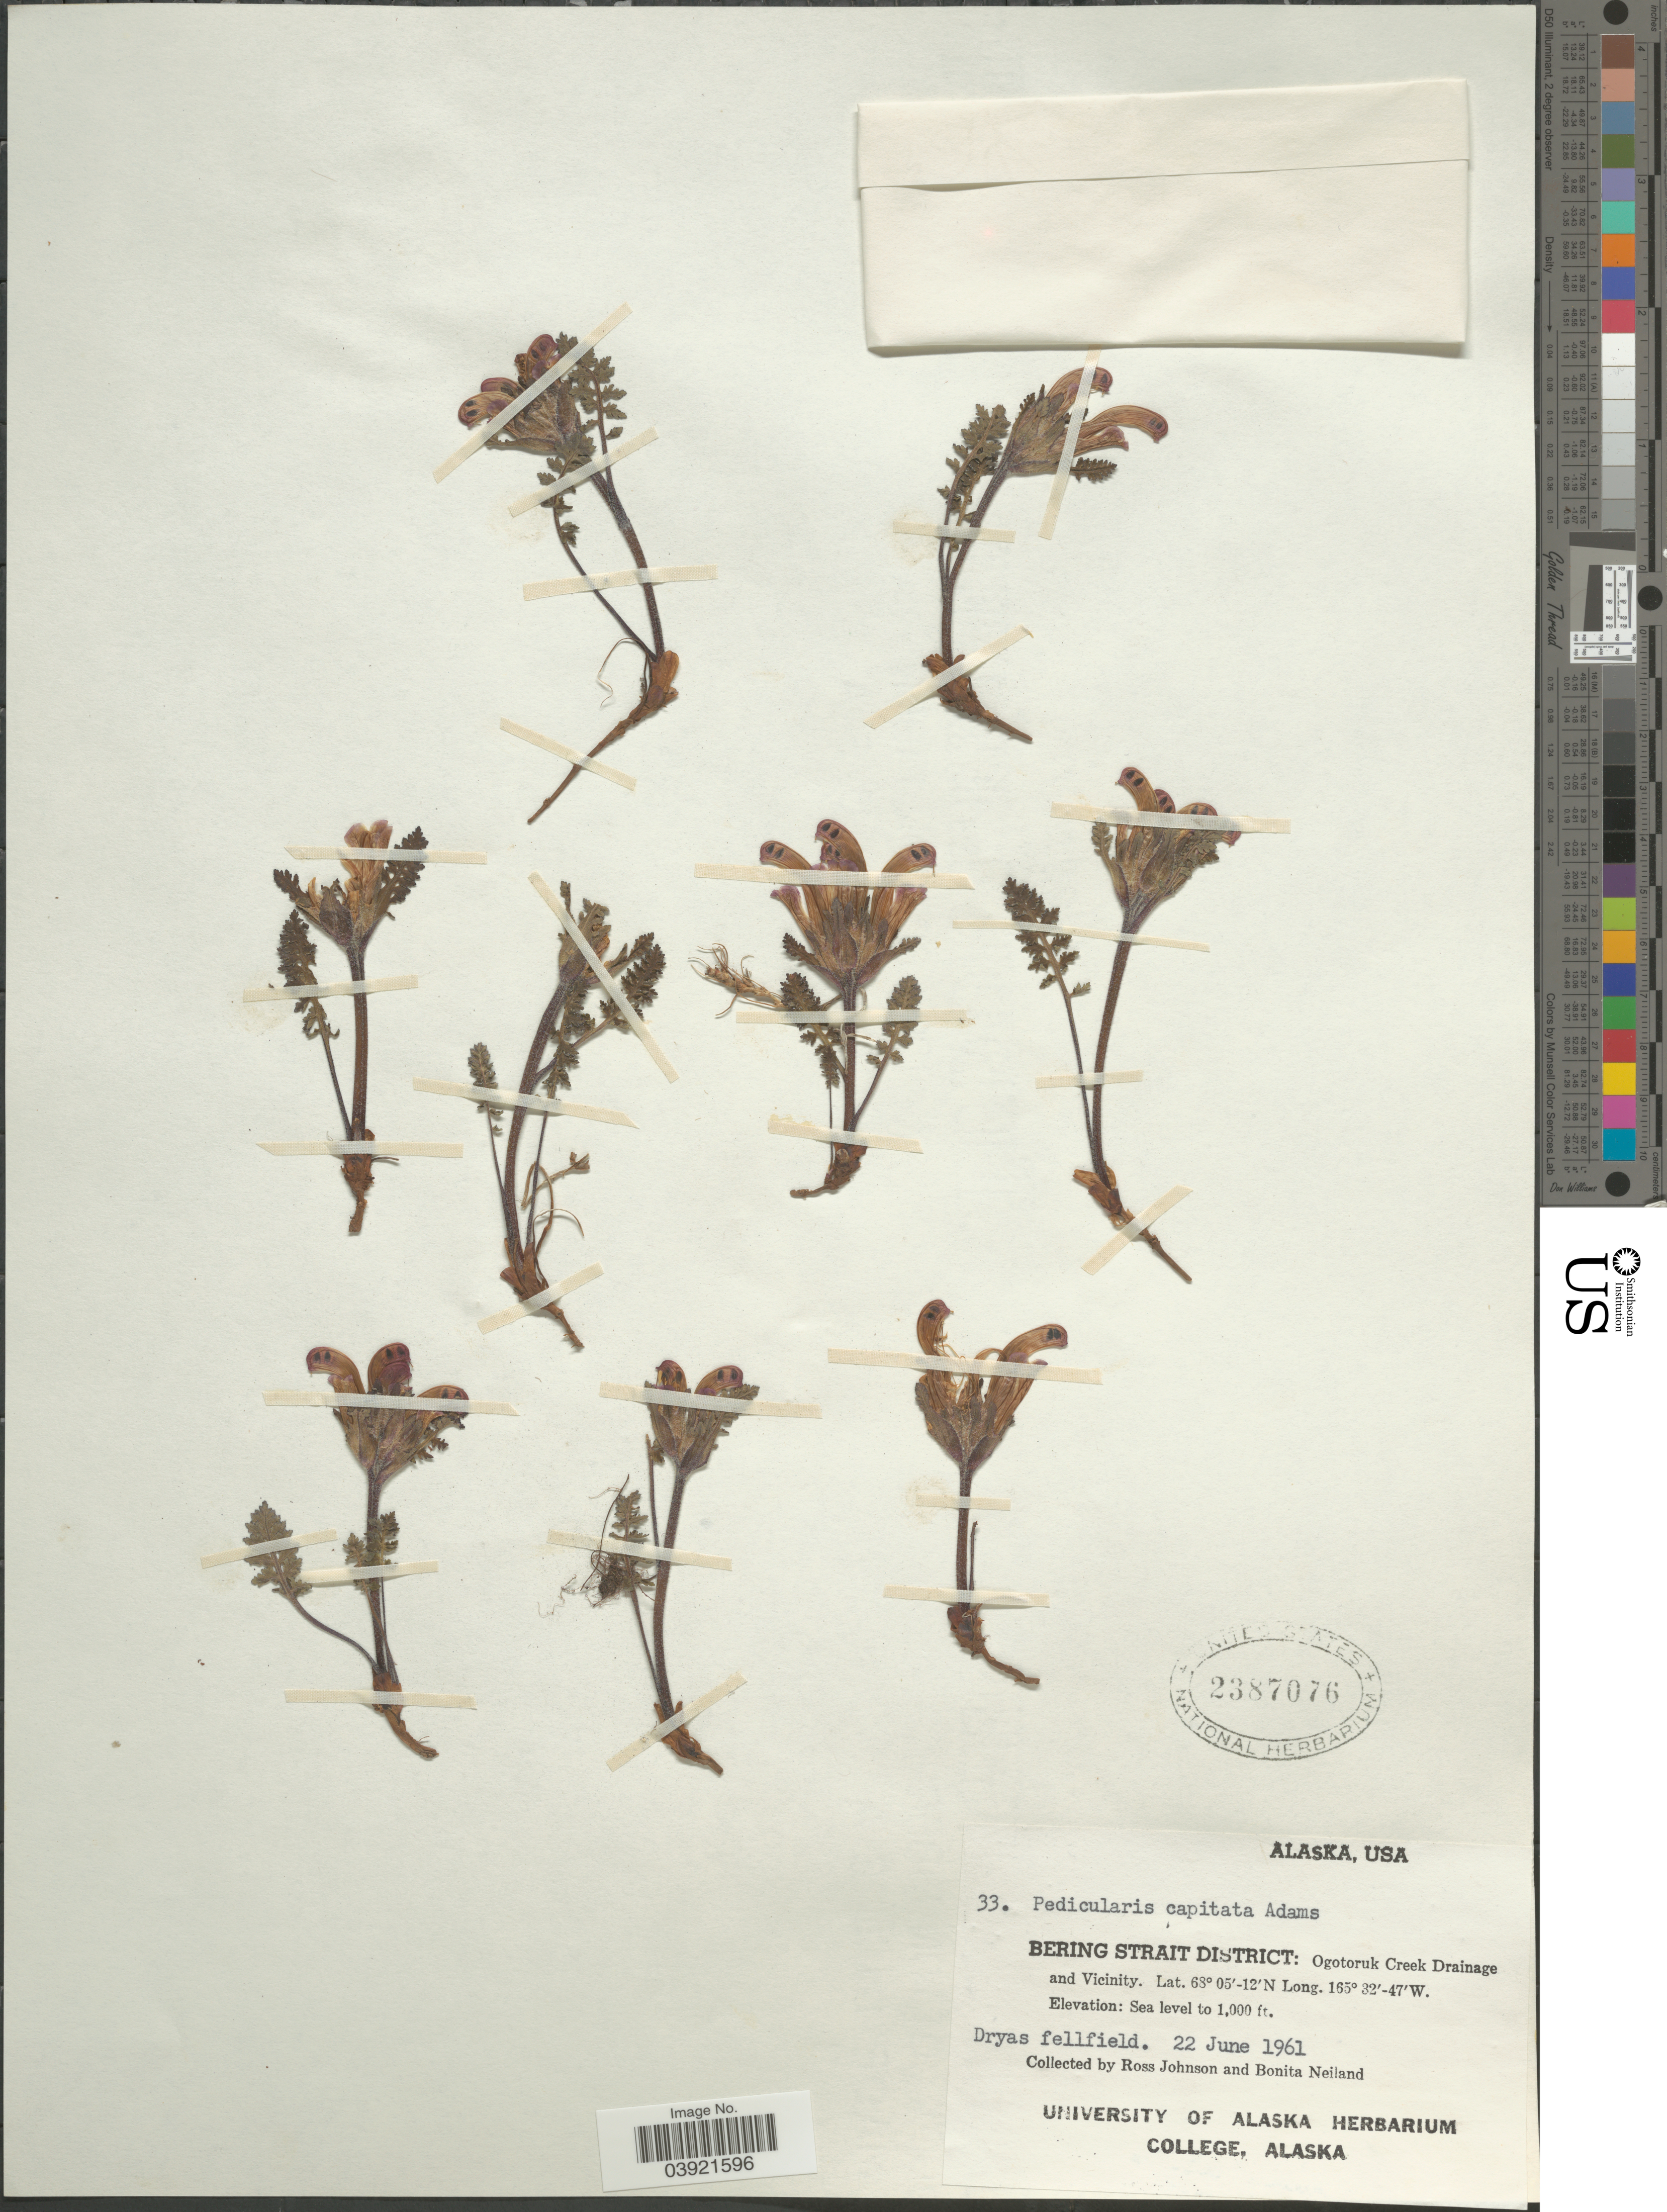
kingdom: Plantae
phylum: Tracheophyta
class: Magnoliopsida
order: Lamiales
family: Orobanchaceae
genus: Pedicularis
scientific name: Pedicularis capitata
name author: Adams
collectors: R. Johnson & B. Neiland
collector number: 33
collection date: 1961-06-22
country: United States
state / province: Alaska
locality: Bering Strait District: Ogotoruk Creek Drainage and Vicinity.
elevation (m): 305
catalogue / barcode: US 2387076